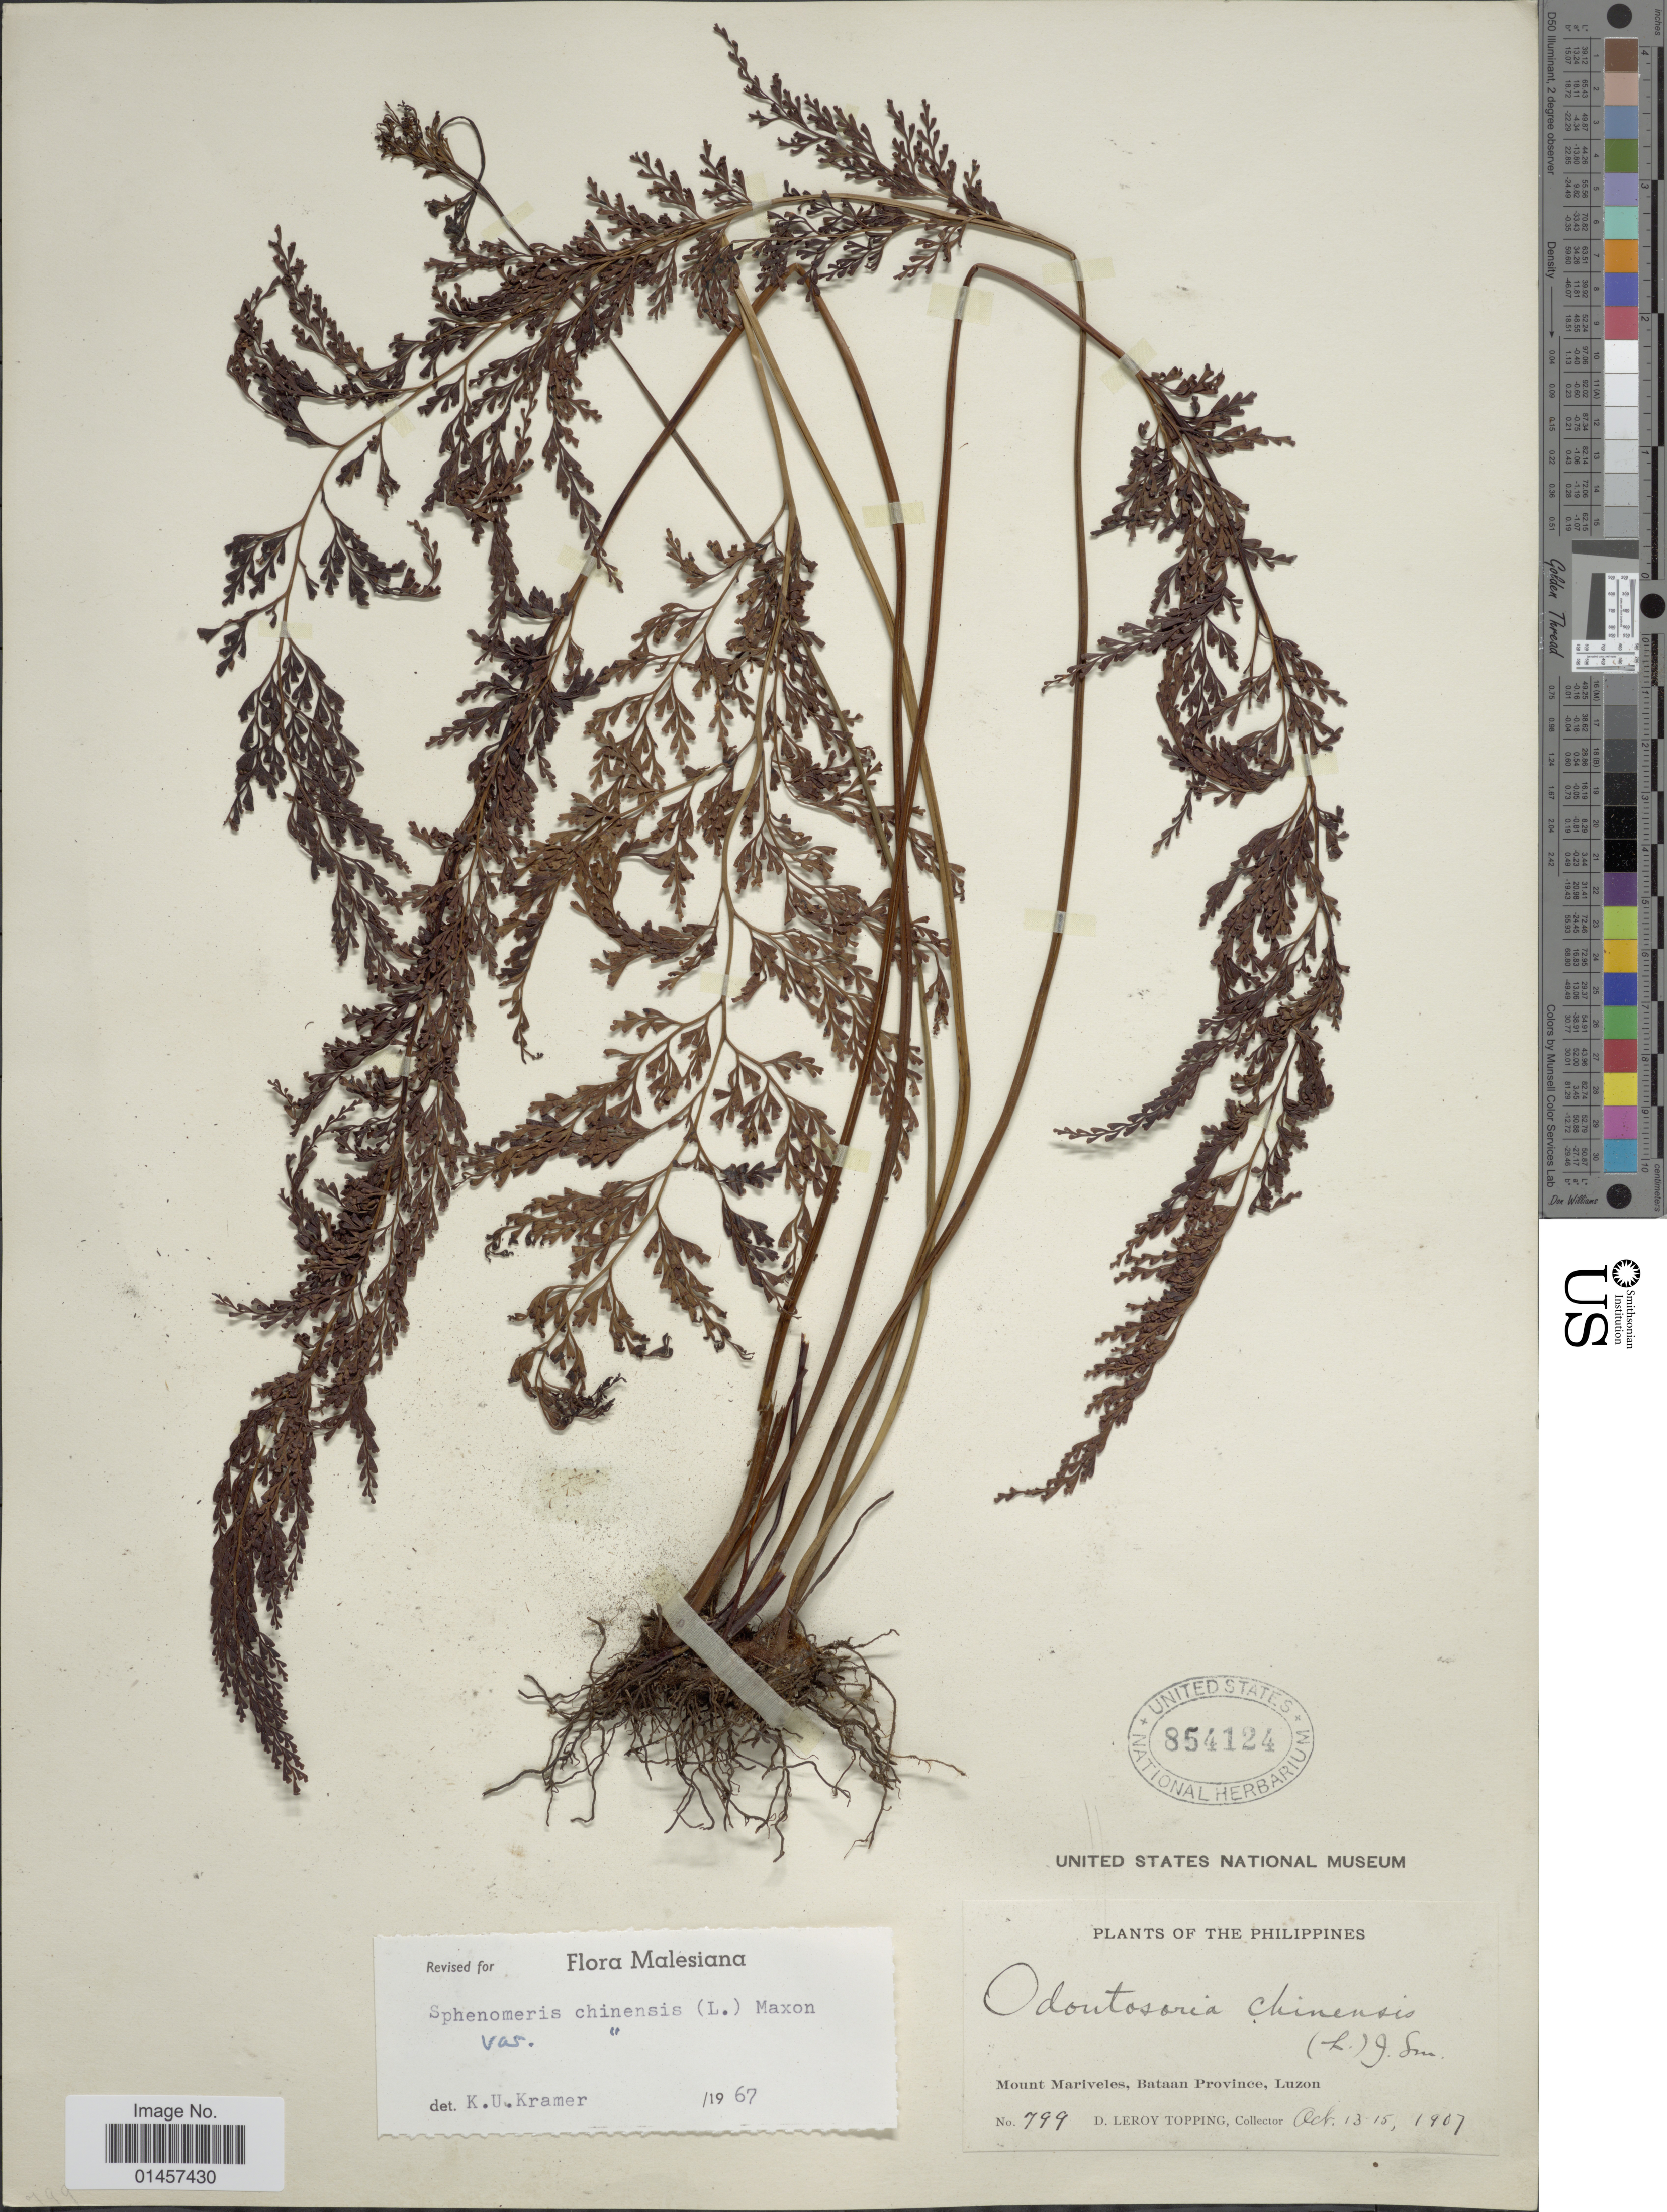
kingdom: Plantae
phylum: Tracheophyta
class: Polypodiopsida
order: Polypodiales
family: Lindsaeaceae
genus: Sphenomeris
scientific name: Sphenomeris chinensis var. chinensis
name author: (L.) Maxon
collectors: D. L. Topping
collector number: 799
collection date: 1907-10-13/1907-10-15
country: Philippines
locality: Mount Mariveles, bataan Province, Luzon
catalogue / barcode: US 854124